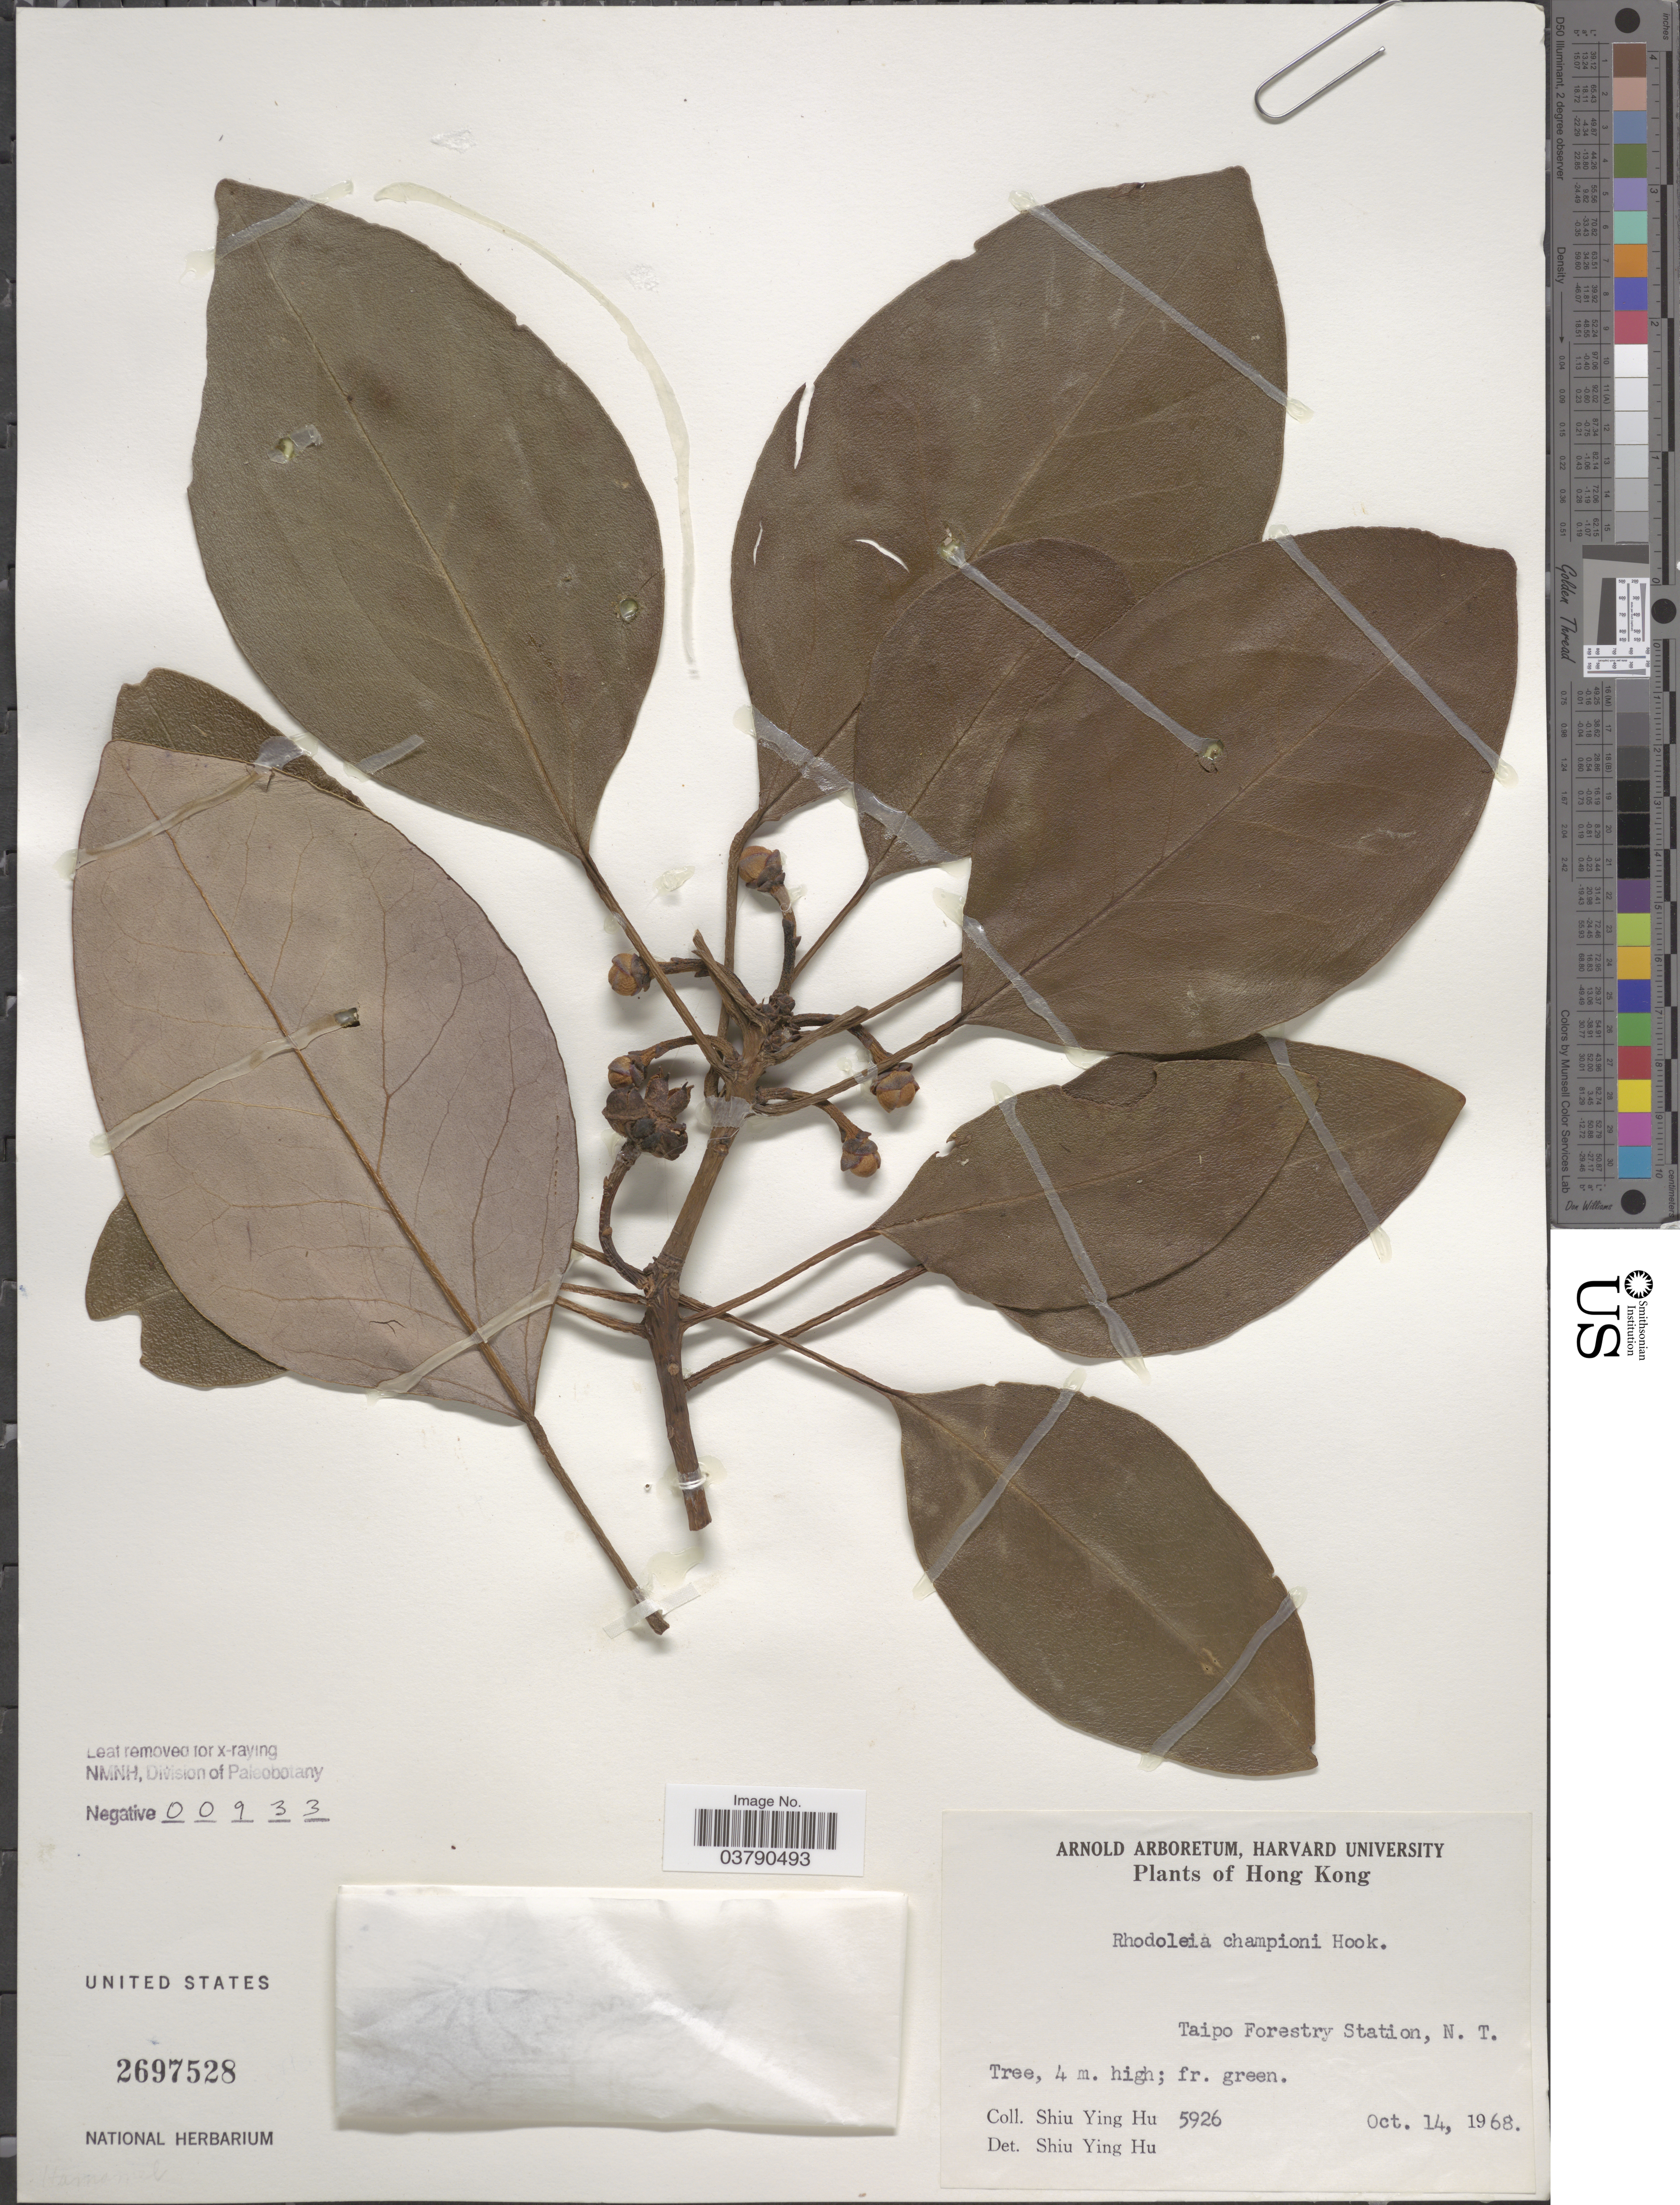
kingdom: Plantae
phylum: Tracheophyta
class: Magnoliopsida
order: Saxifragales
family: Hamamelidaceae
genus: Rhodoleia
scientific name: Rhodoleia championii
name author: Hook. f.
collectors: S. Y. Hu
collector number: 5926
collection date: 1968-10-14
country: China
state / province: Hong Kong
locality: Taipo Forestry Station, N. T.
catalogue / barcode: US 2697528